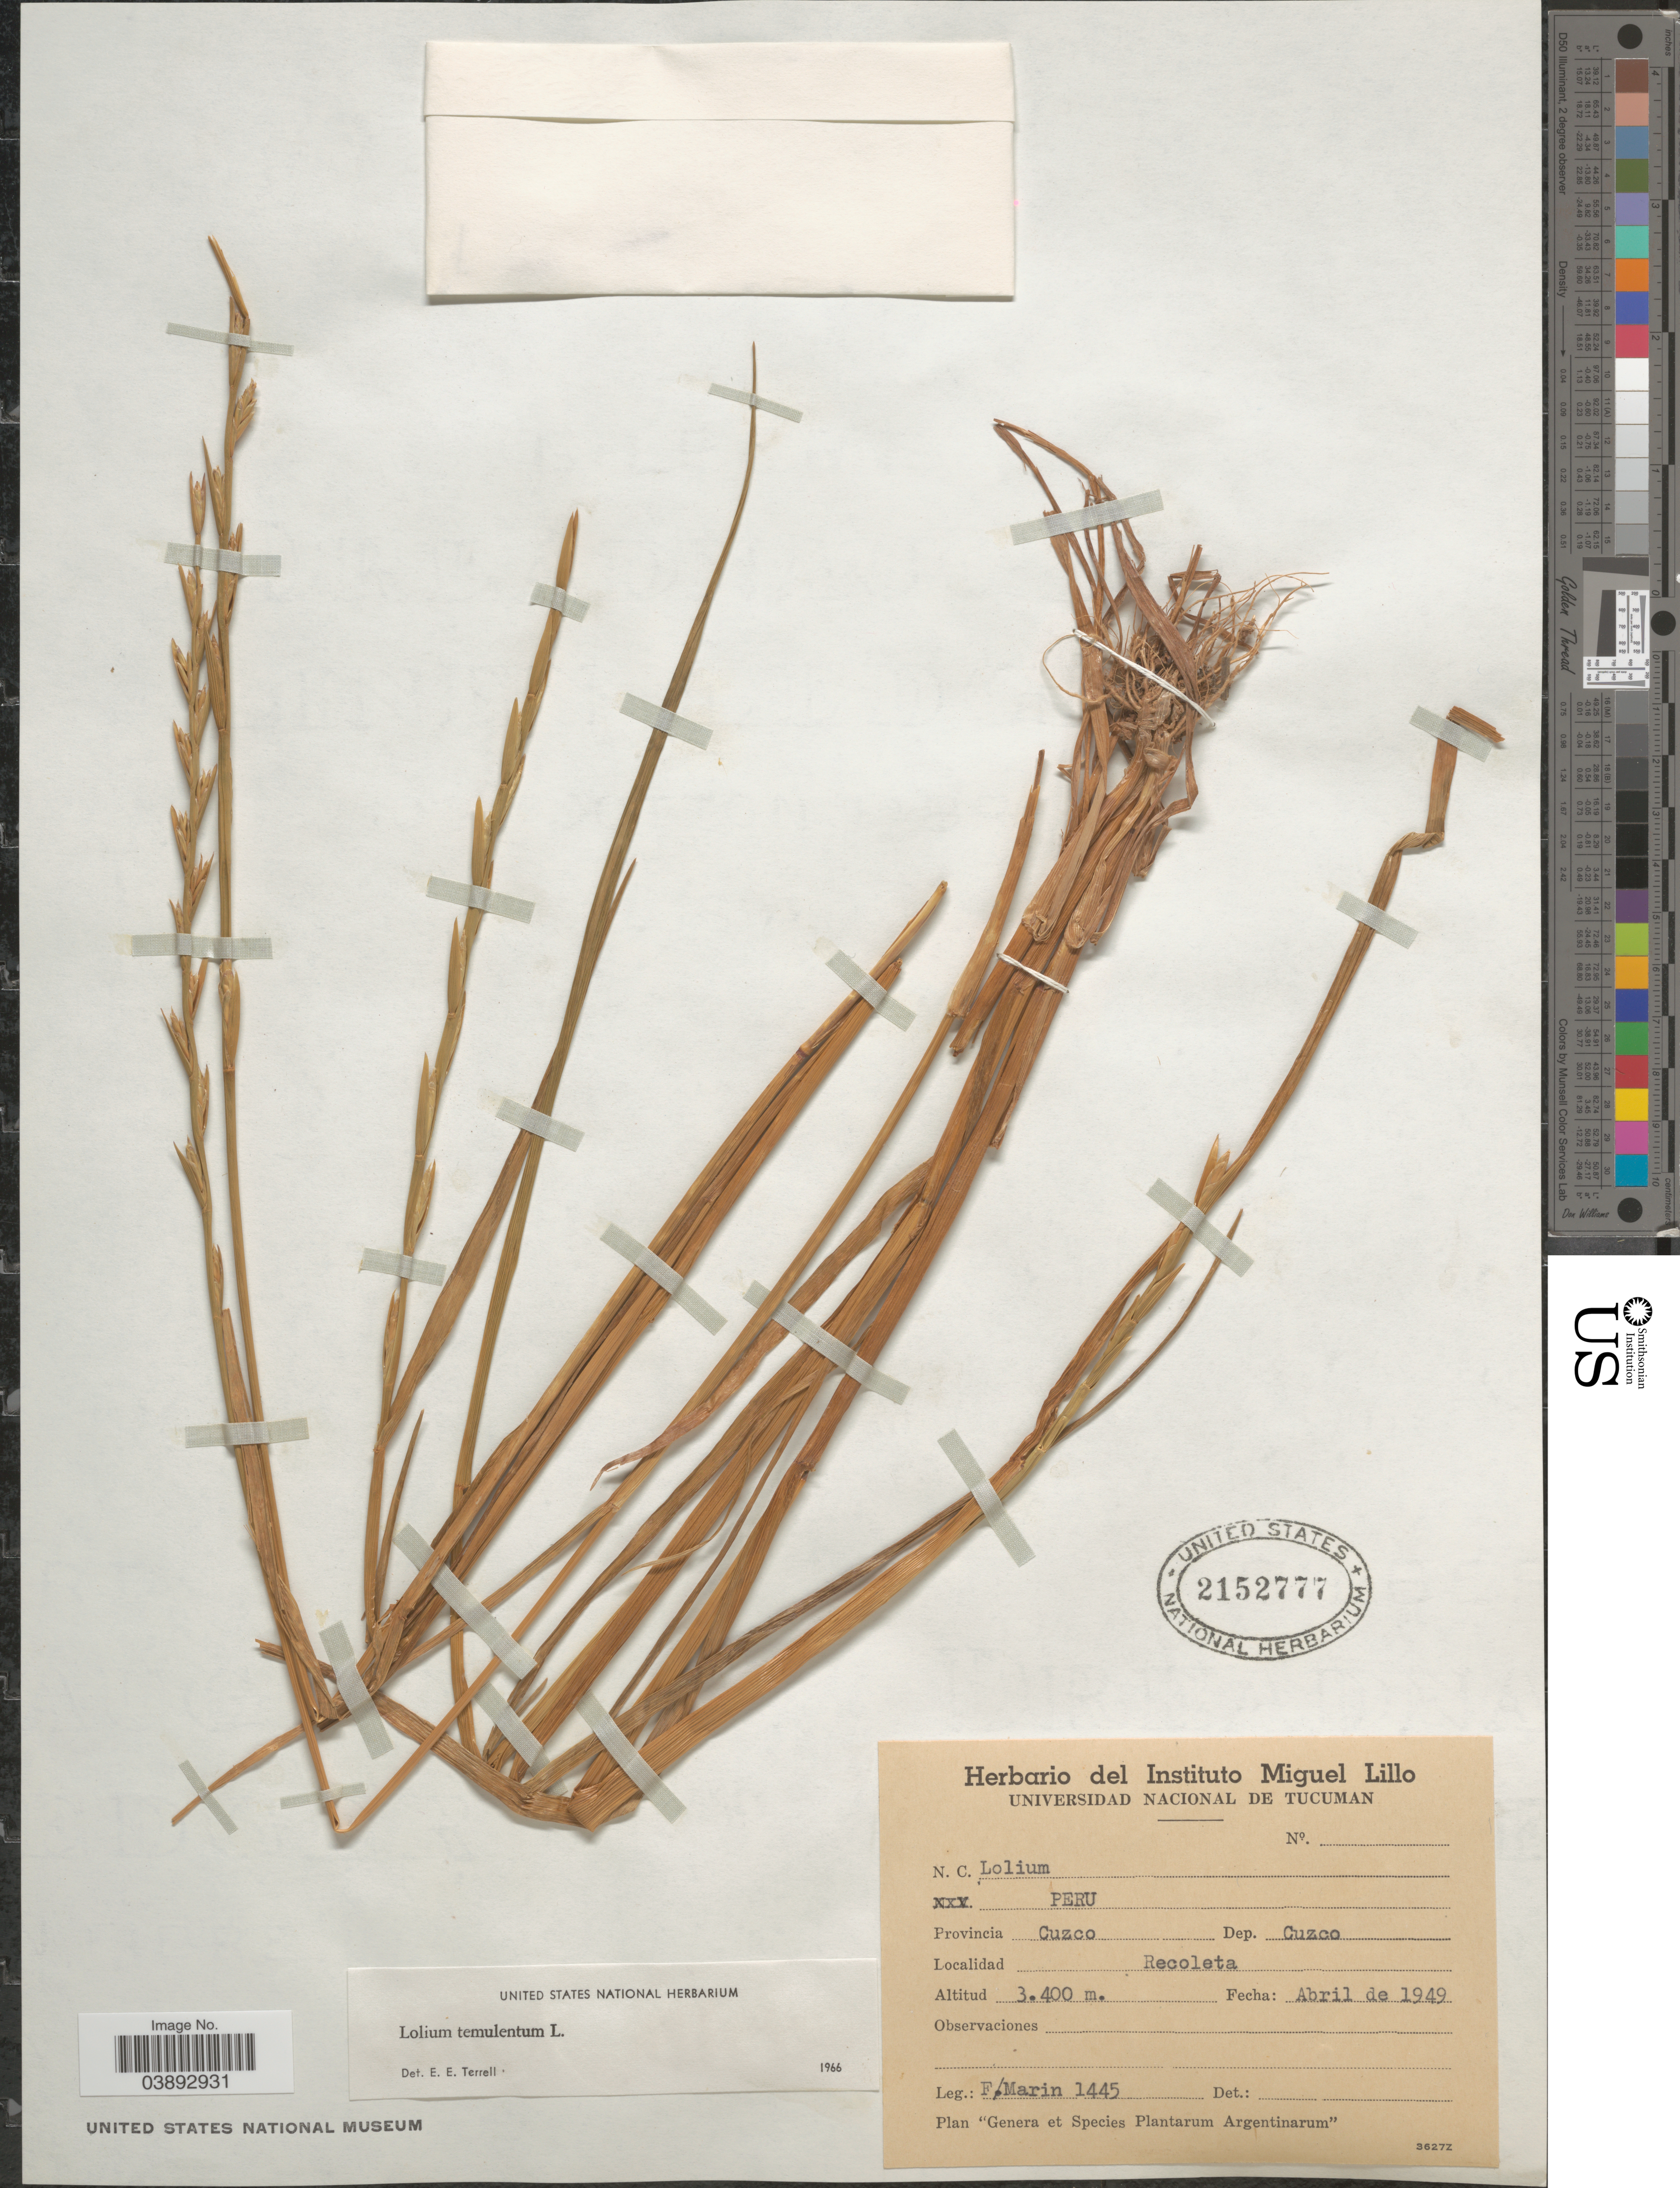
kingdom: Plantae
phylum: Tracheophyta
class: Liliopsida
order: Poales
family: Poaceae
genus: Lolium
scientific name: Lolium temulentum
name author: L.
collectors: F. Marin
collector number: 1445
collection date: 1949-04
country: Peru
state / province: Cusco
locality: Dep. Cuzco. Recoleta.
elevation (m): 3400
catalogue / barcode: US 2152777